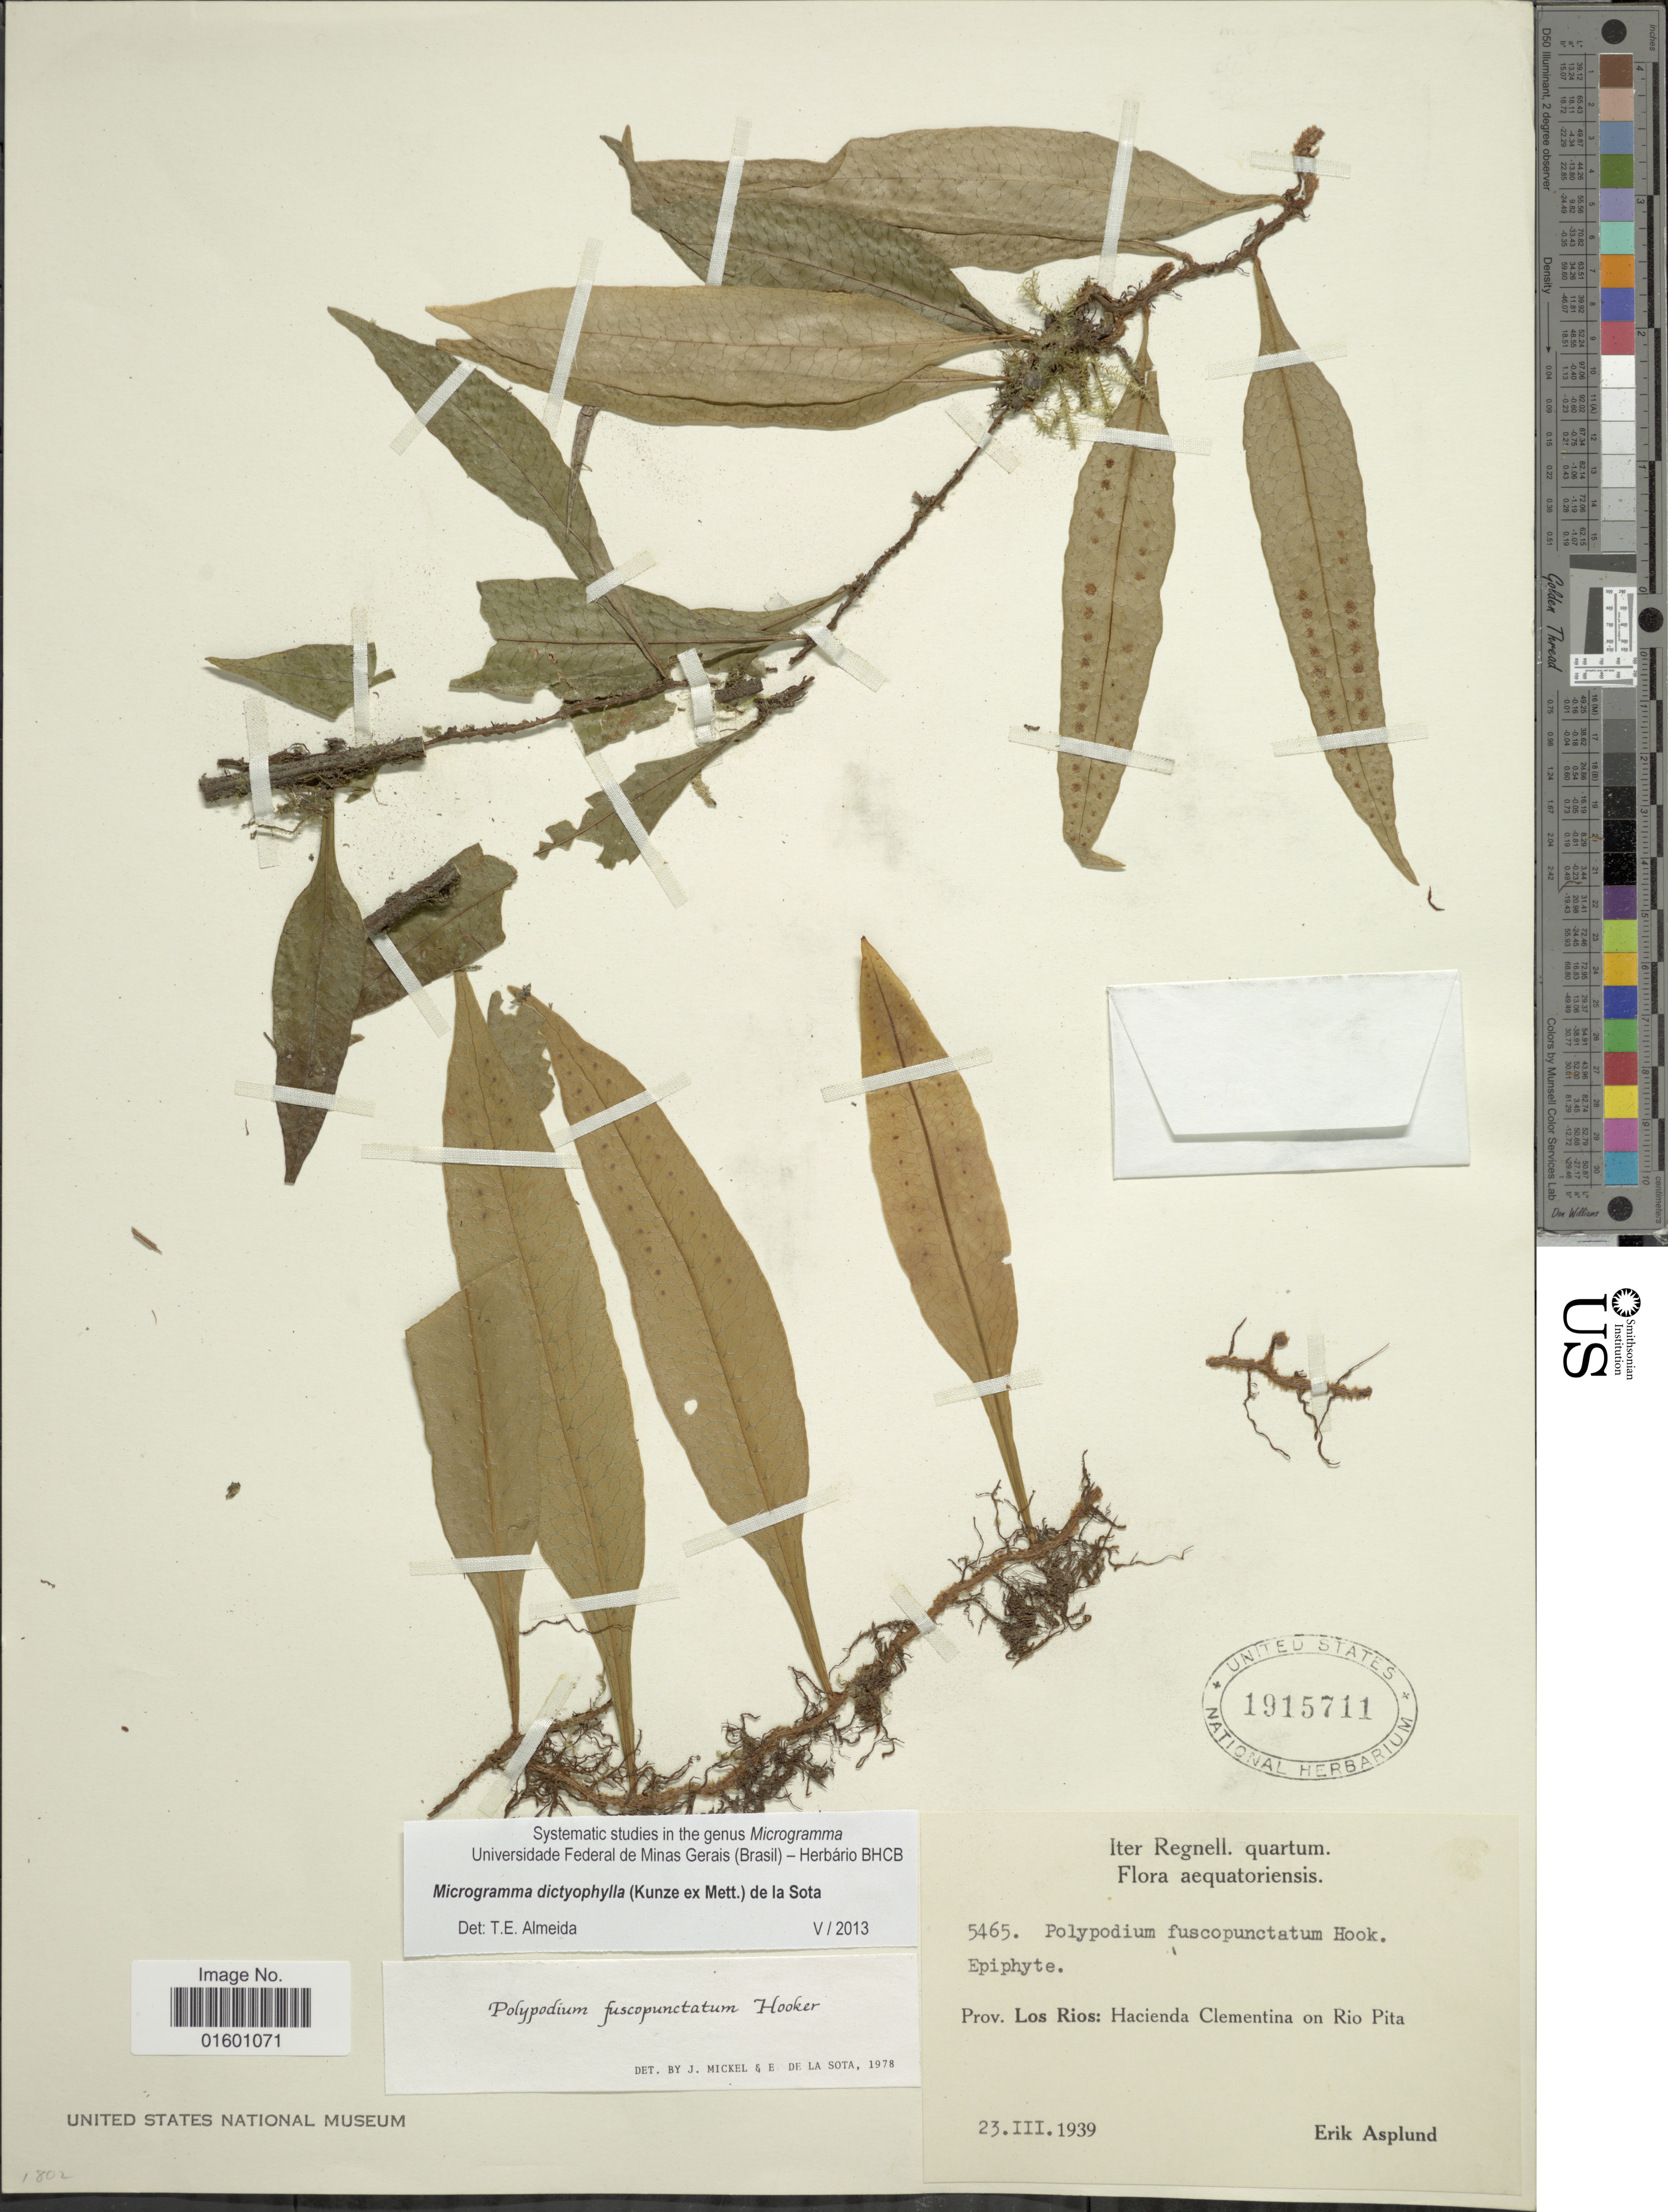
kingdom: Plantae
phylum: Tracheophyta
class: Polypodiopsida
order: Polypodiales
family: Polypodiaceae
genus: Microgramma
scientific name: Microgramma dictyophylla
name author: (Kunze ex Mett.) de la Sota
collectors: E. Asplund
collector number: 5465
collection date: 1939-03-23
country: Ecuador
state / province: Los Ríos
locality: Hacienda Clementina on Rio Pita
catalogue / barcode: US 1915711